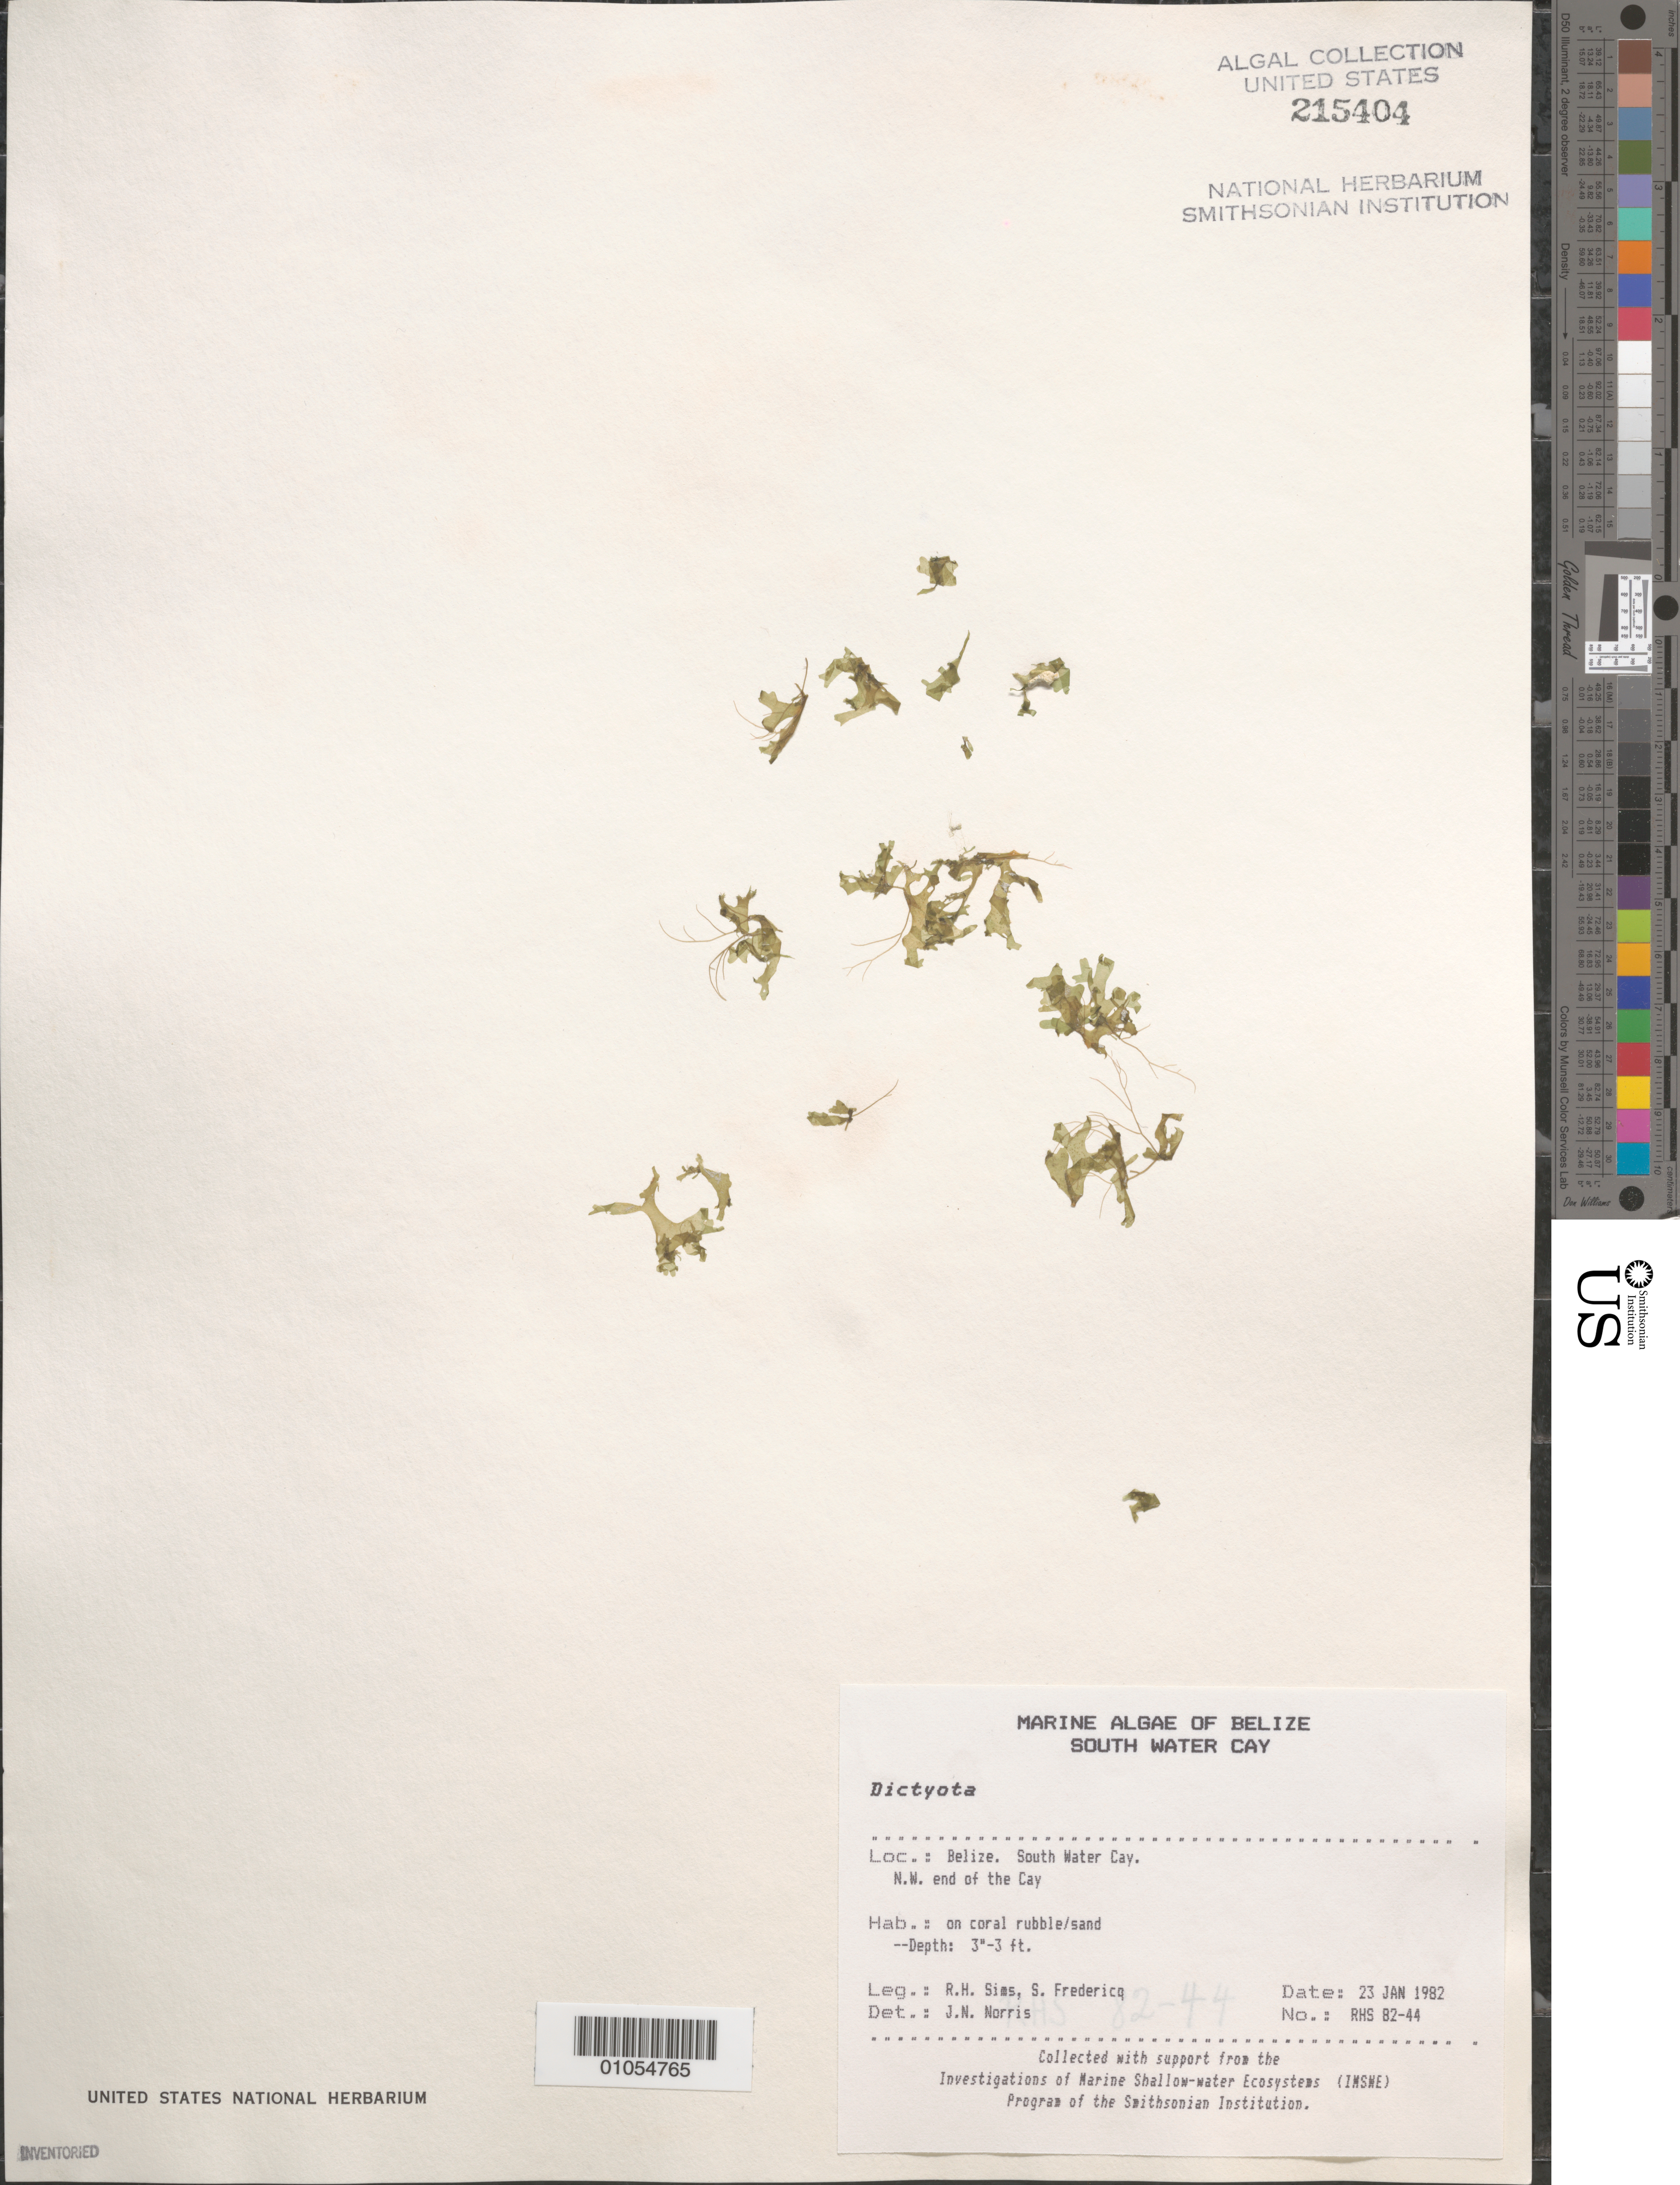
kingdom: Chromista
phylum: Ochrophyta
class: Phaeophyceae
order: Dictyotales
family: Dictyotaceae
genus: Dictyota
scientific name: Dictyota sp.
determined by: Norris, James N.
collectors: R. H. Sims & S. Fredericq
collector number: RHS 82-44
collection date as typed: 23 Jan 1982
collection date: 1982-01-23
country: Belize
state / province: Stann Creek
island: South Water Cay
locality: Northwest end of cay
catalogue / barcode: US 215404